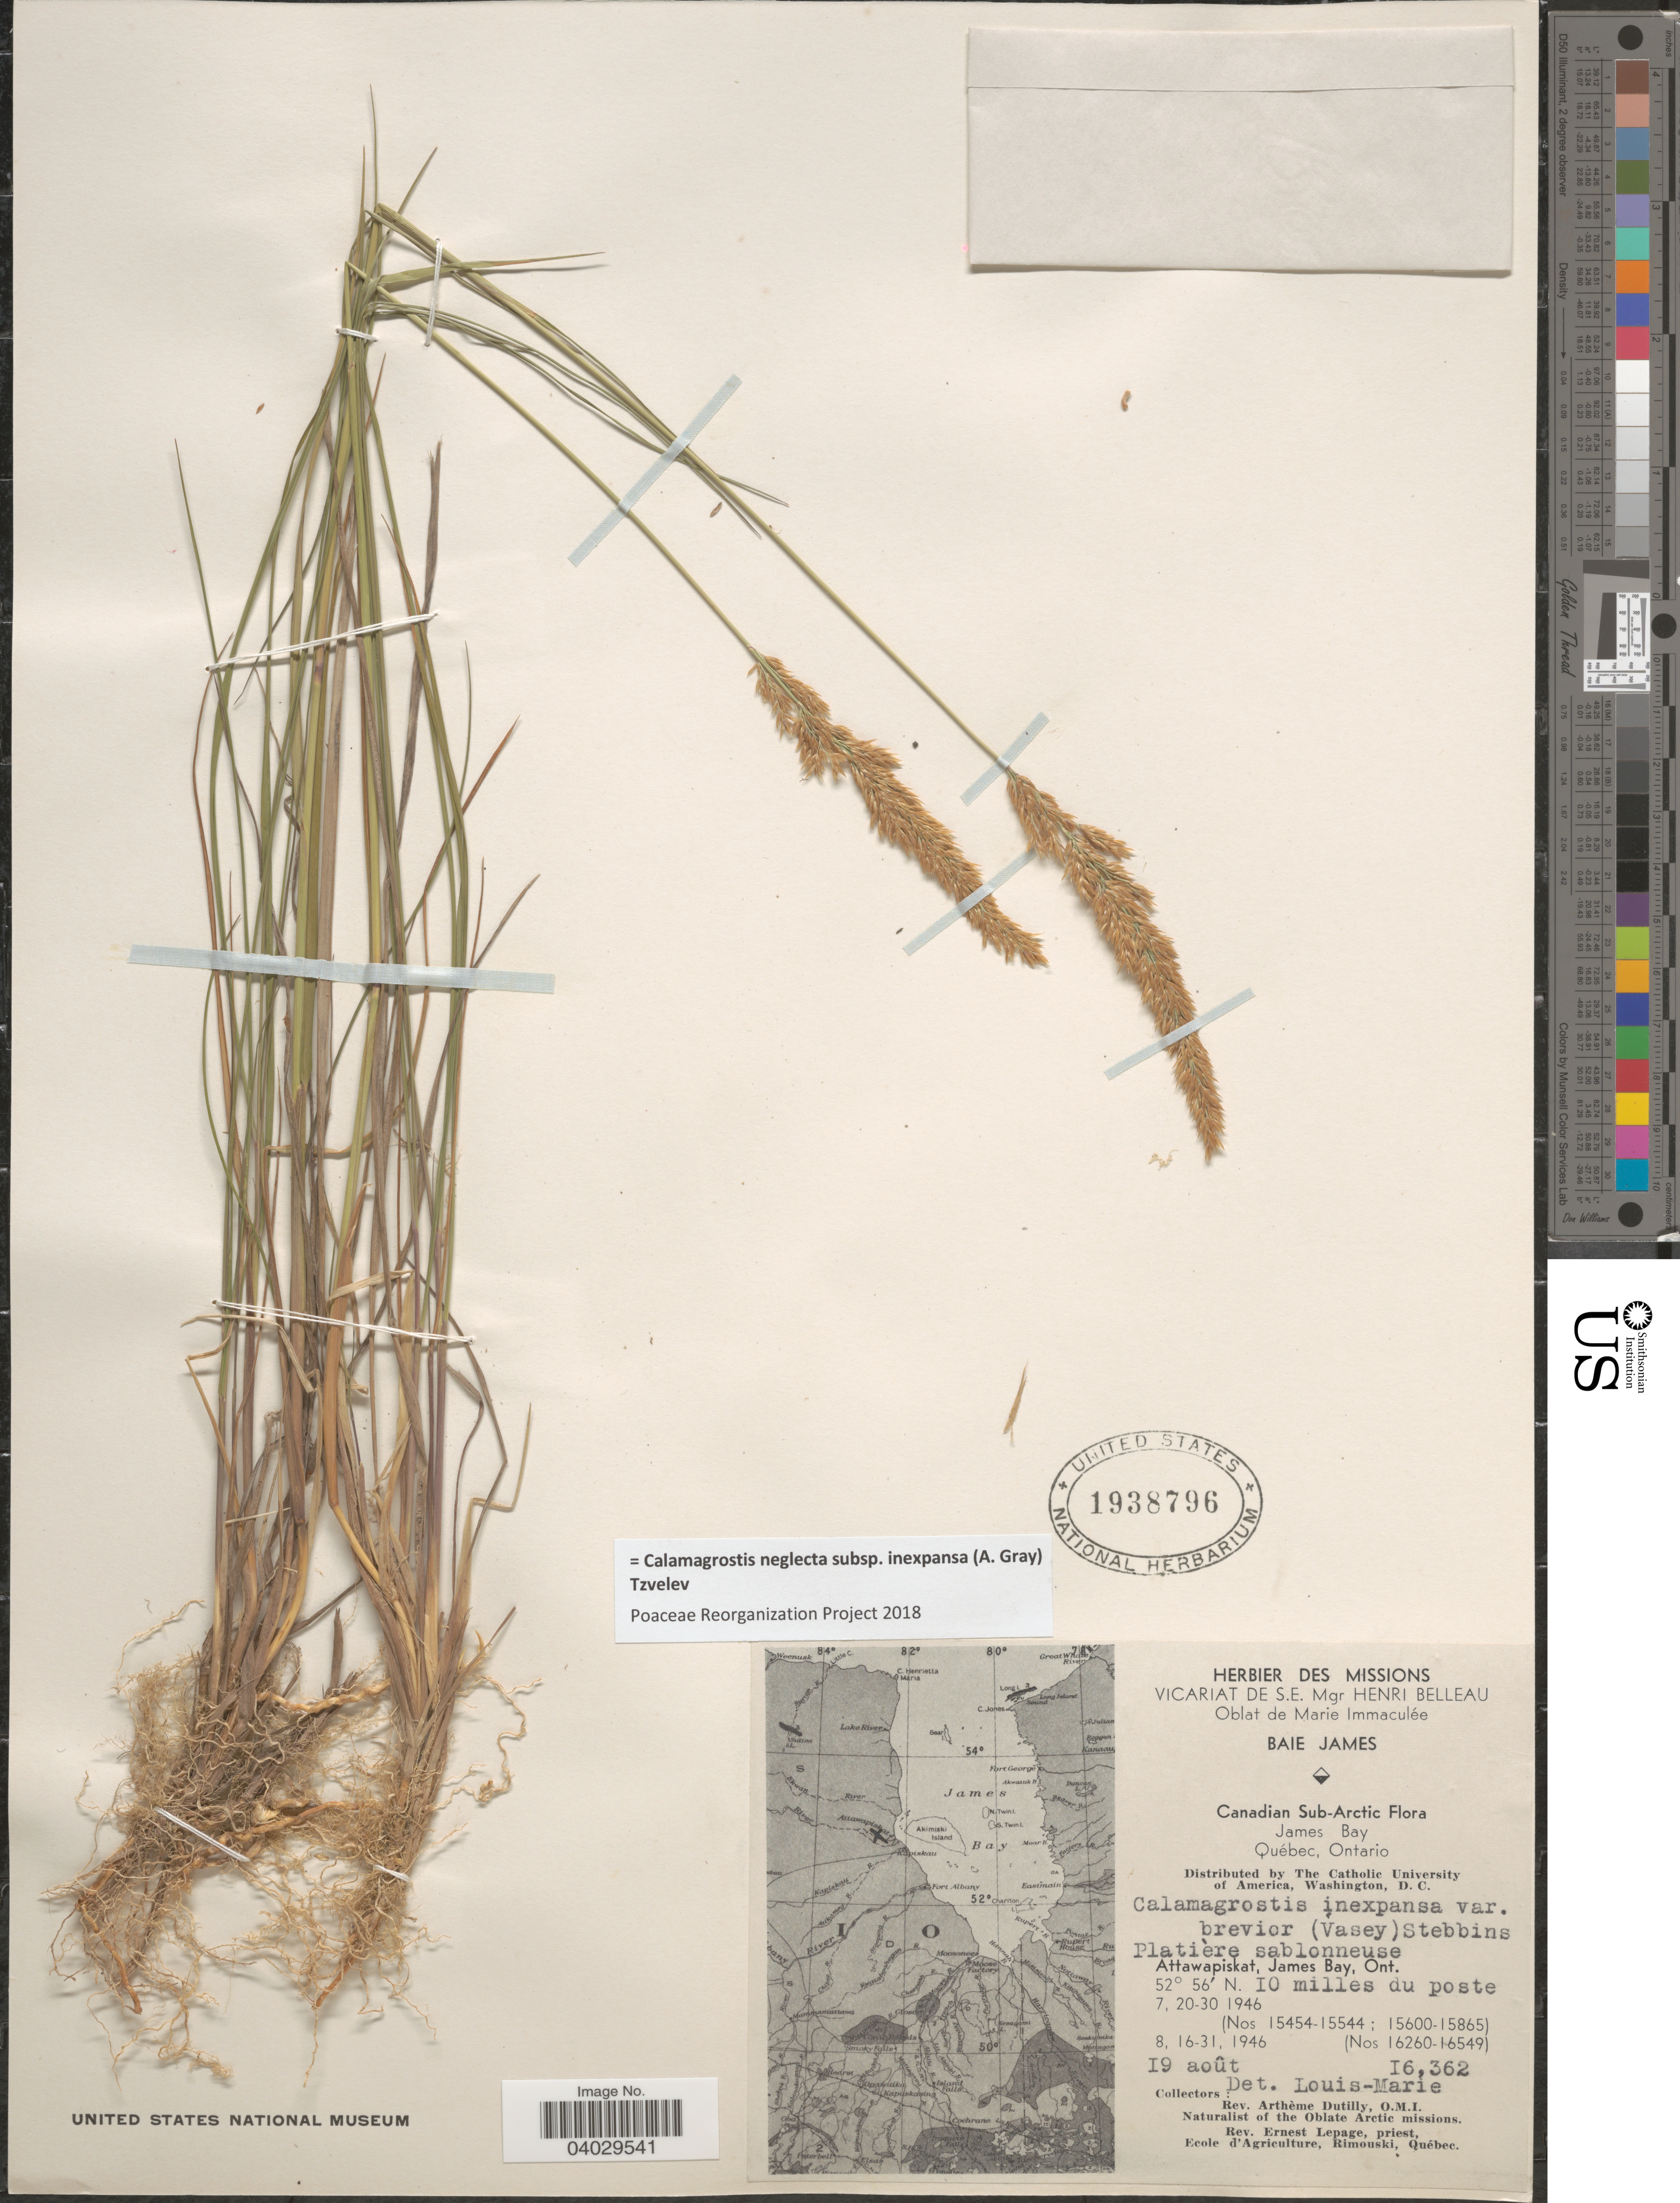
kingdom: Plantae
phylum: Tracheophyta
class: Liliopsida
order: Poales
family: Poaceae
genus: Calamagrostis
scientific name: Calamagrostis neglecta subsp. inexpansa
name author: (A. Gray) Tzvelev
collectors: A. Dutilly & E. Lepage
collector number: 16362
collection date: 1946-08-19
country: Canada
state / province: Ontario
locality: Canadian Sub-Arctic. Platière sablonneuse. Attawapiskat, James Bay, Ont. 10 miles du poste.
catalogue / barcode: US 1938796